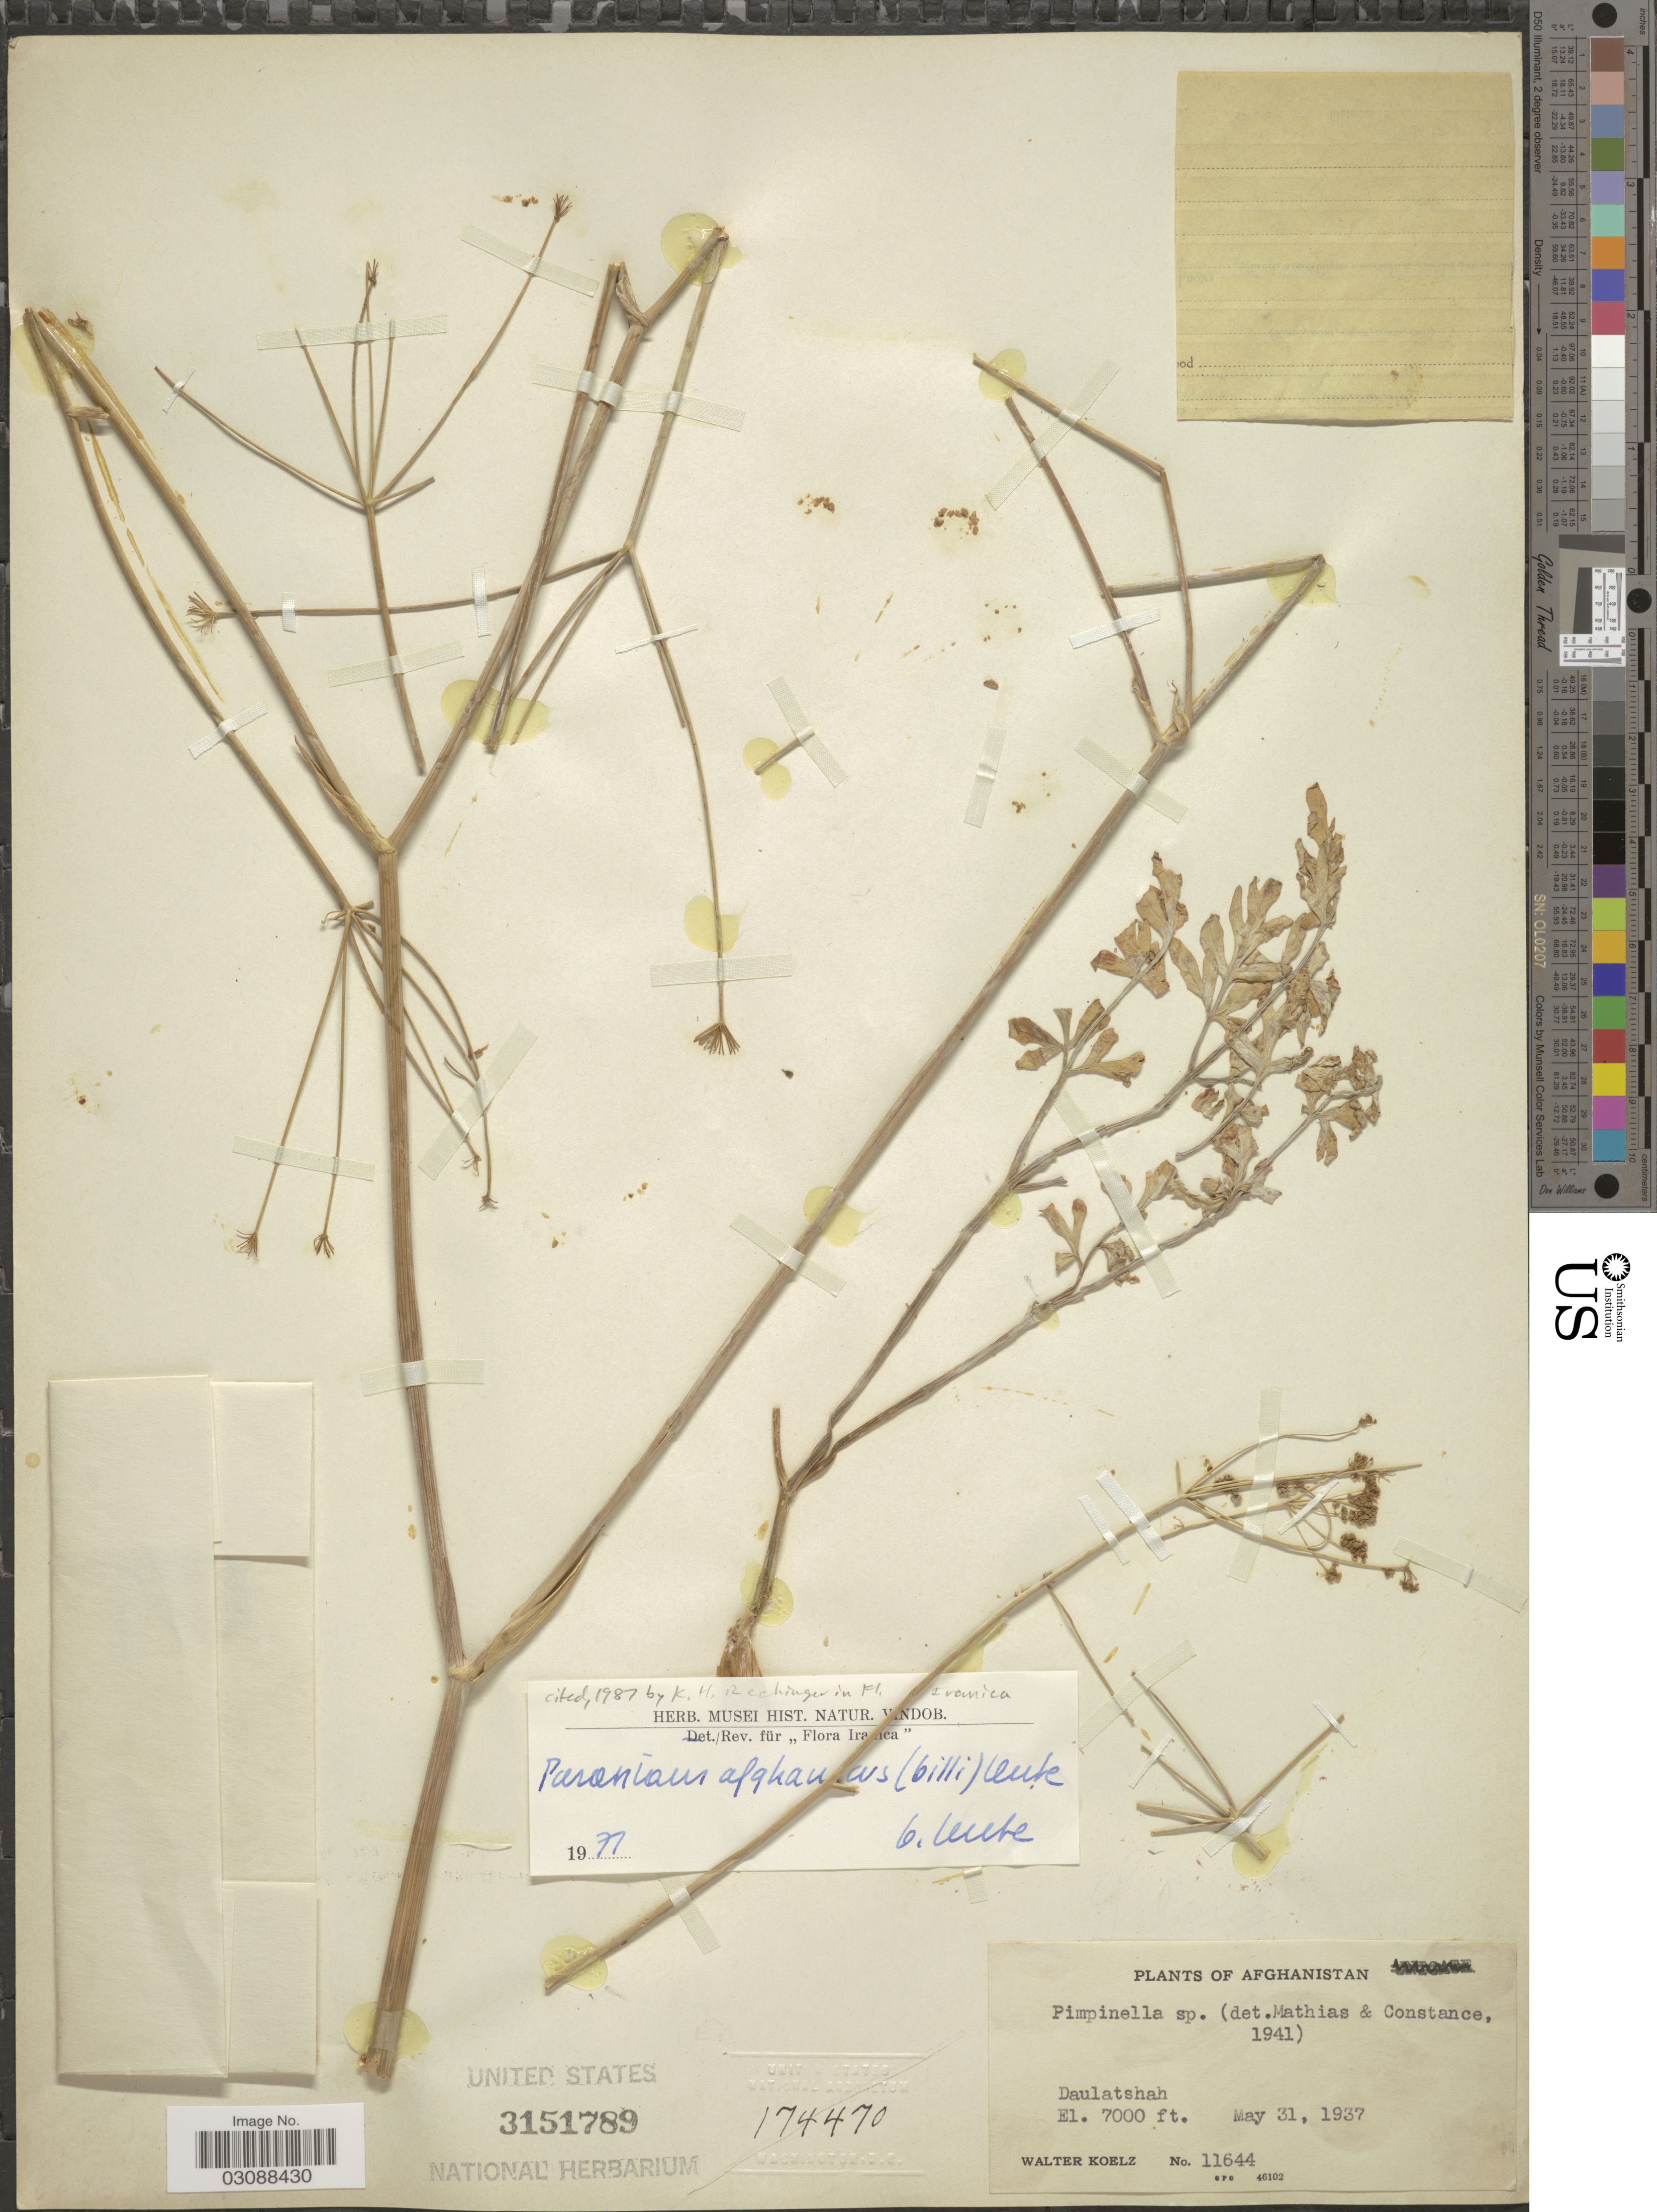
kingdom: Plantae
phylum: Tracheophyta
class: Magnoliopsida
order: Apiales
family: Apiaceae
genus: Silaus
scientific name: Silaus afghanicus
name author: Gilli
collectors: W. N. Koelz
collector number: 11644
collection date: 1937-05-31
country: Afghanistan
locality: Daulatshah.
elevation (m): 2134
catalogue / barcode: US 3151789